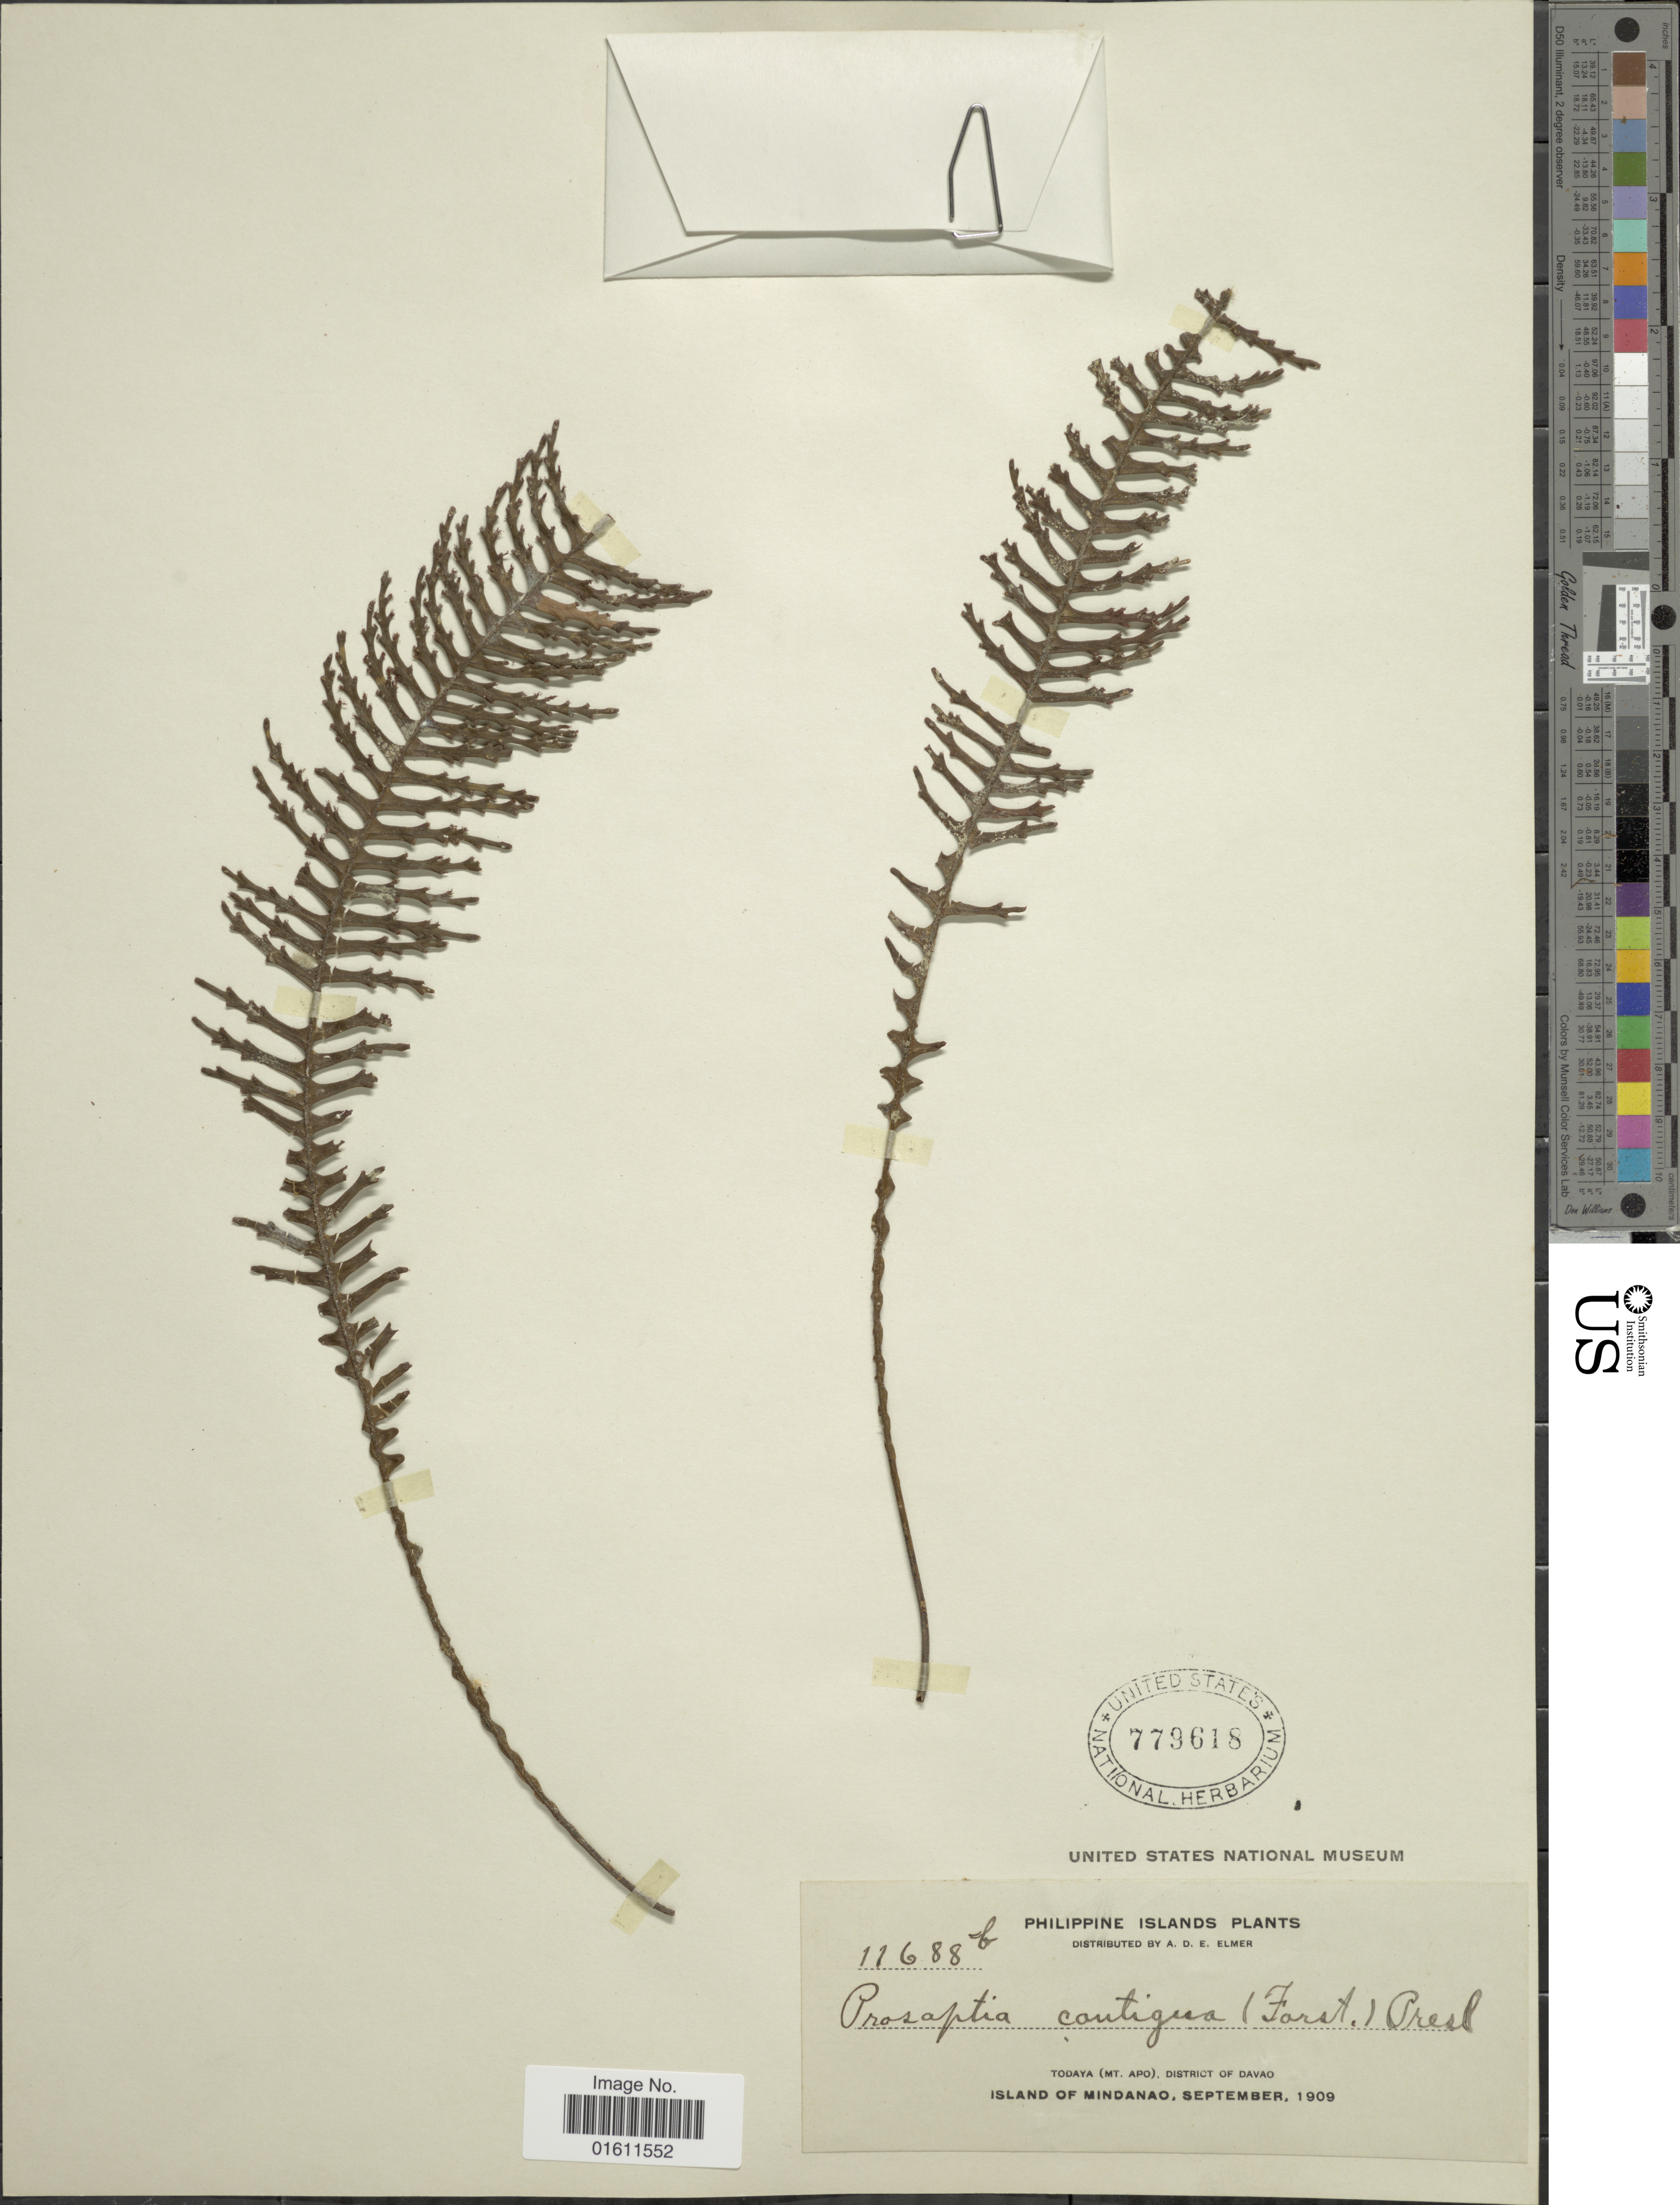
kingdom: Plantae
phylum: Tracheophyta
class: Polypodiopsida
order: Polypodiales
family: Polypodiaceae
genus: Prosaptia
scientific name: Prosaptia contigua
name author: (G. Forst.) Presl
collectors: A. D. E. Elmer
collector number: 11688b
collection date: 1909-09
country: Philippines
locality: Todaya (Mt. Apo), District of Davao, Island of Midanao.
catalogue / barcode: US 779618